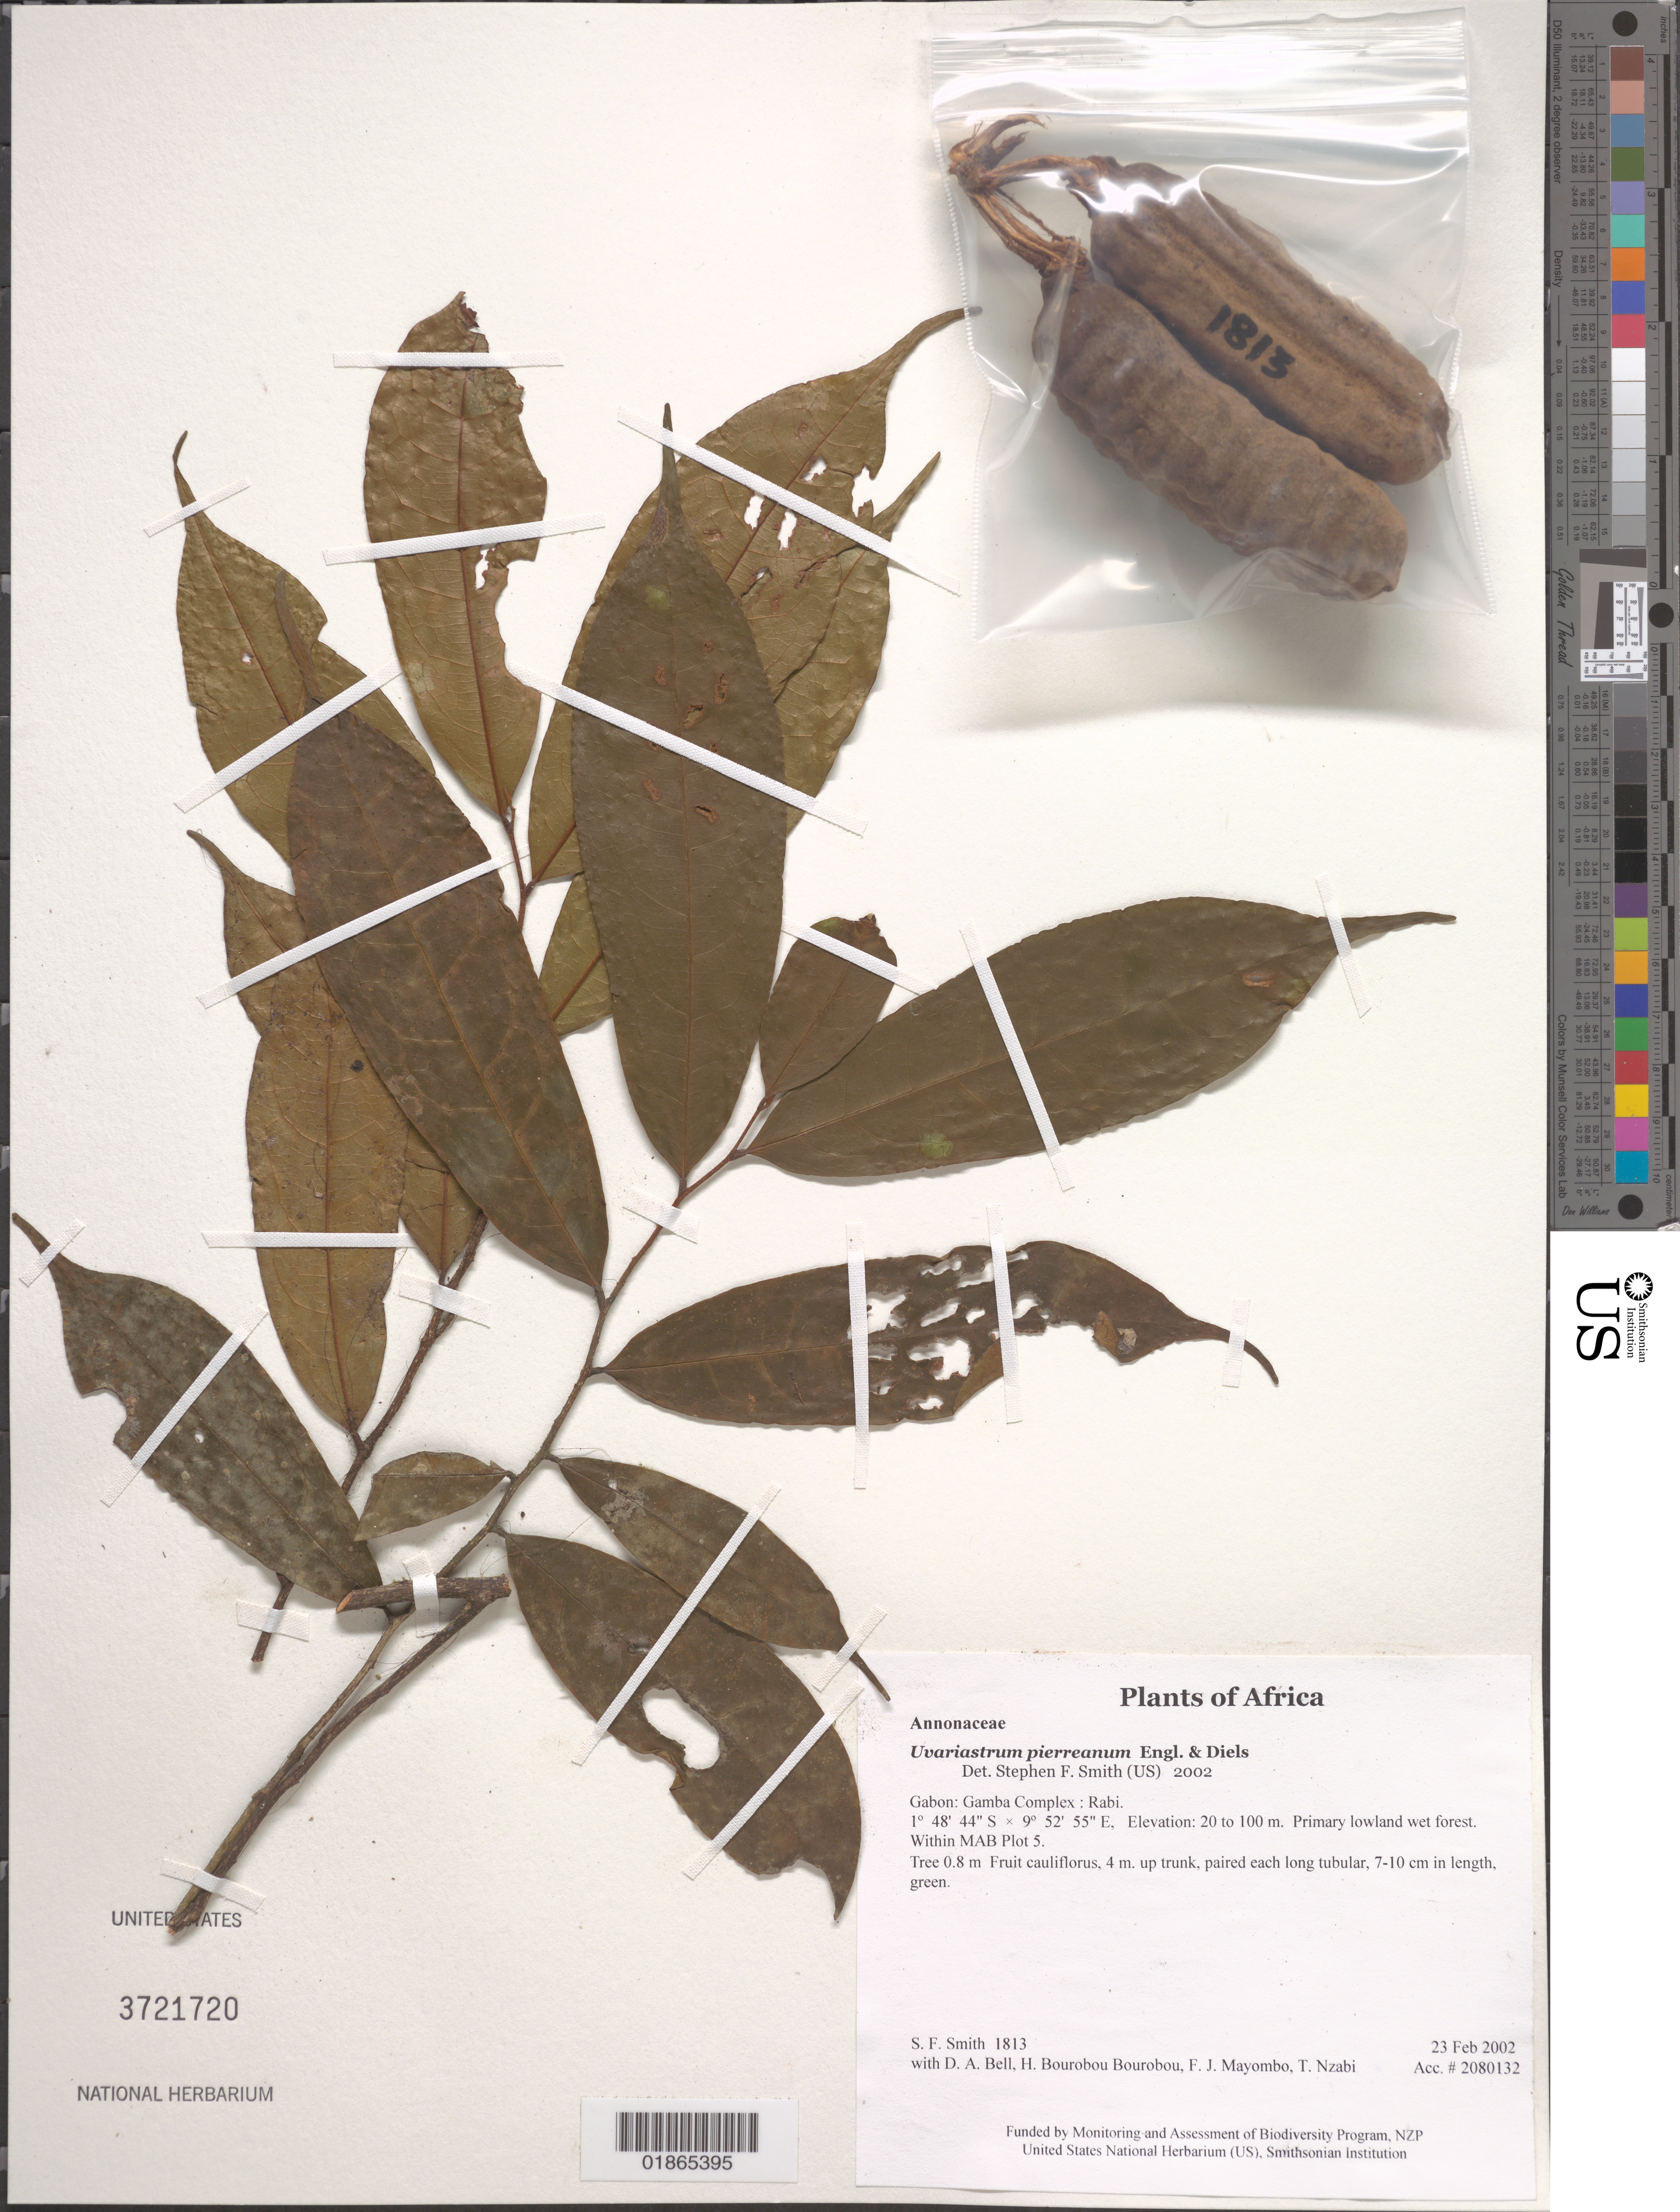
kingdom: Plantae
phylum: Tracheophyta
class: Magnoliopsida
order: Magnoliales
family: Annonaceae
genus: Uvariastrum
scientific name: Uvariastrum pierreanum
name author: Engl. & Diels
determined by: Smith, Stephen F., (US), NMNH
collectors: S.F. Smith, D. A. Bell, H. Bourobou Bourobou & F. J. Mayombo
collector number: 1813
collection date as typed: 23 Feb 2002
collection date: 2002-02-23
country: Gabon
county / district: Gamba Complex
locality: Rabi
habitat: Primary lowland wet forest. Within MAB Plot 5.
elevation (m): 20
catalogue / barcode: US 3721720